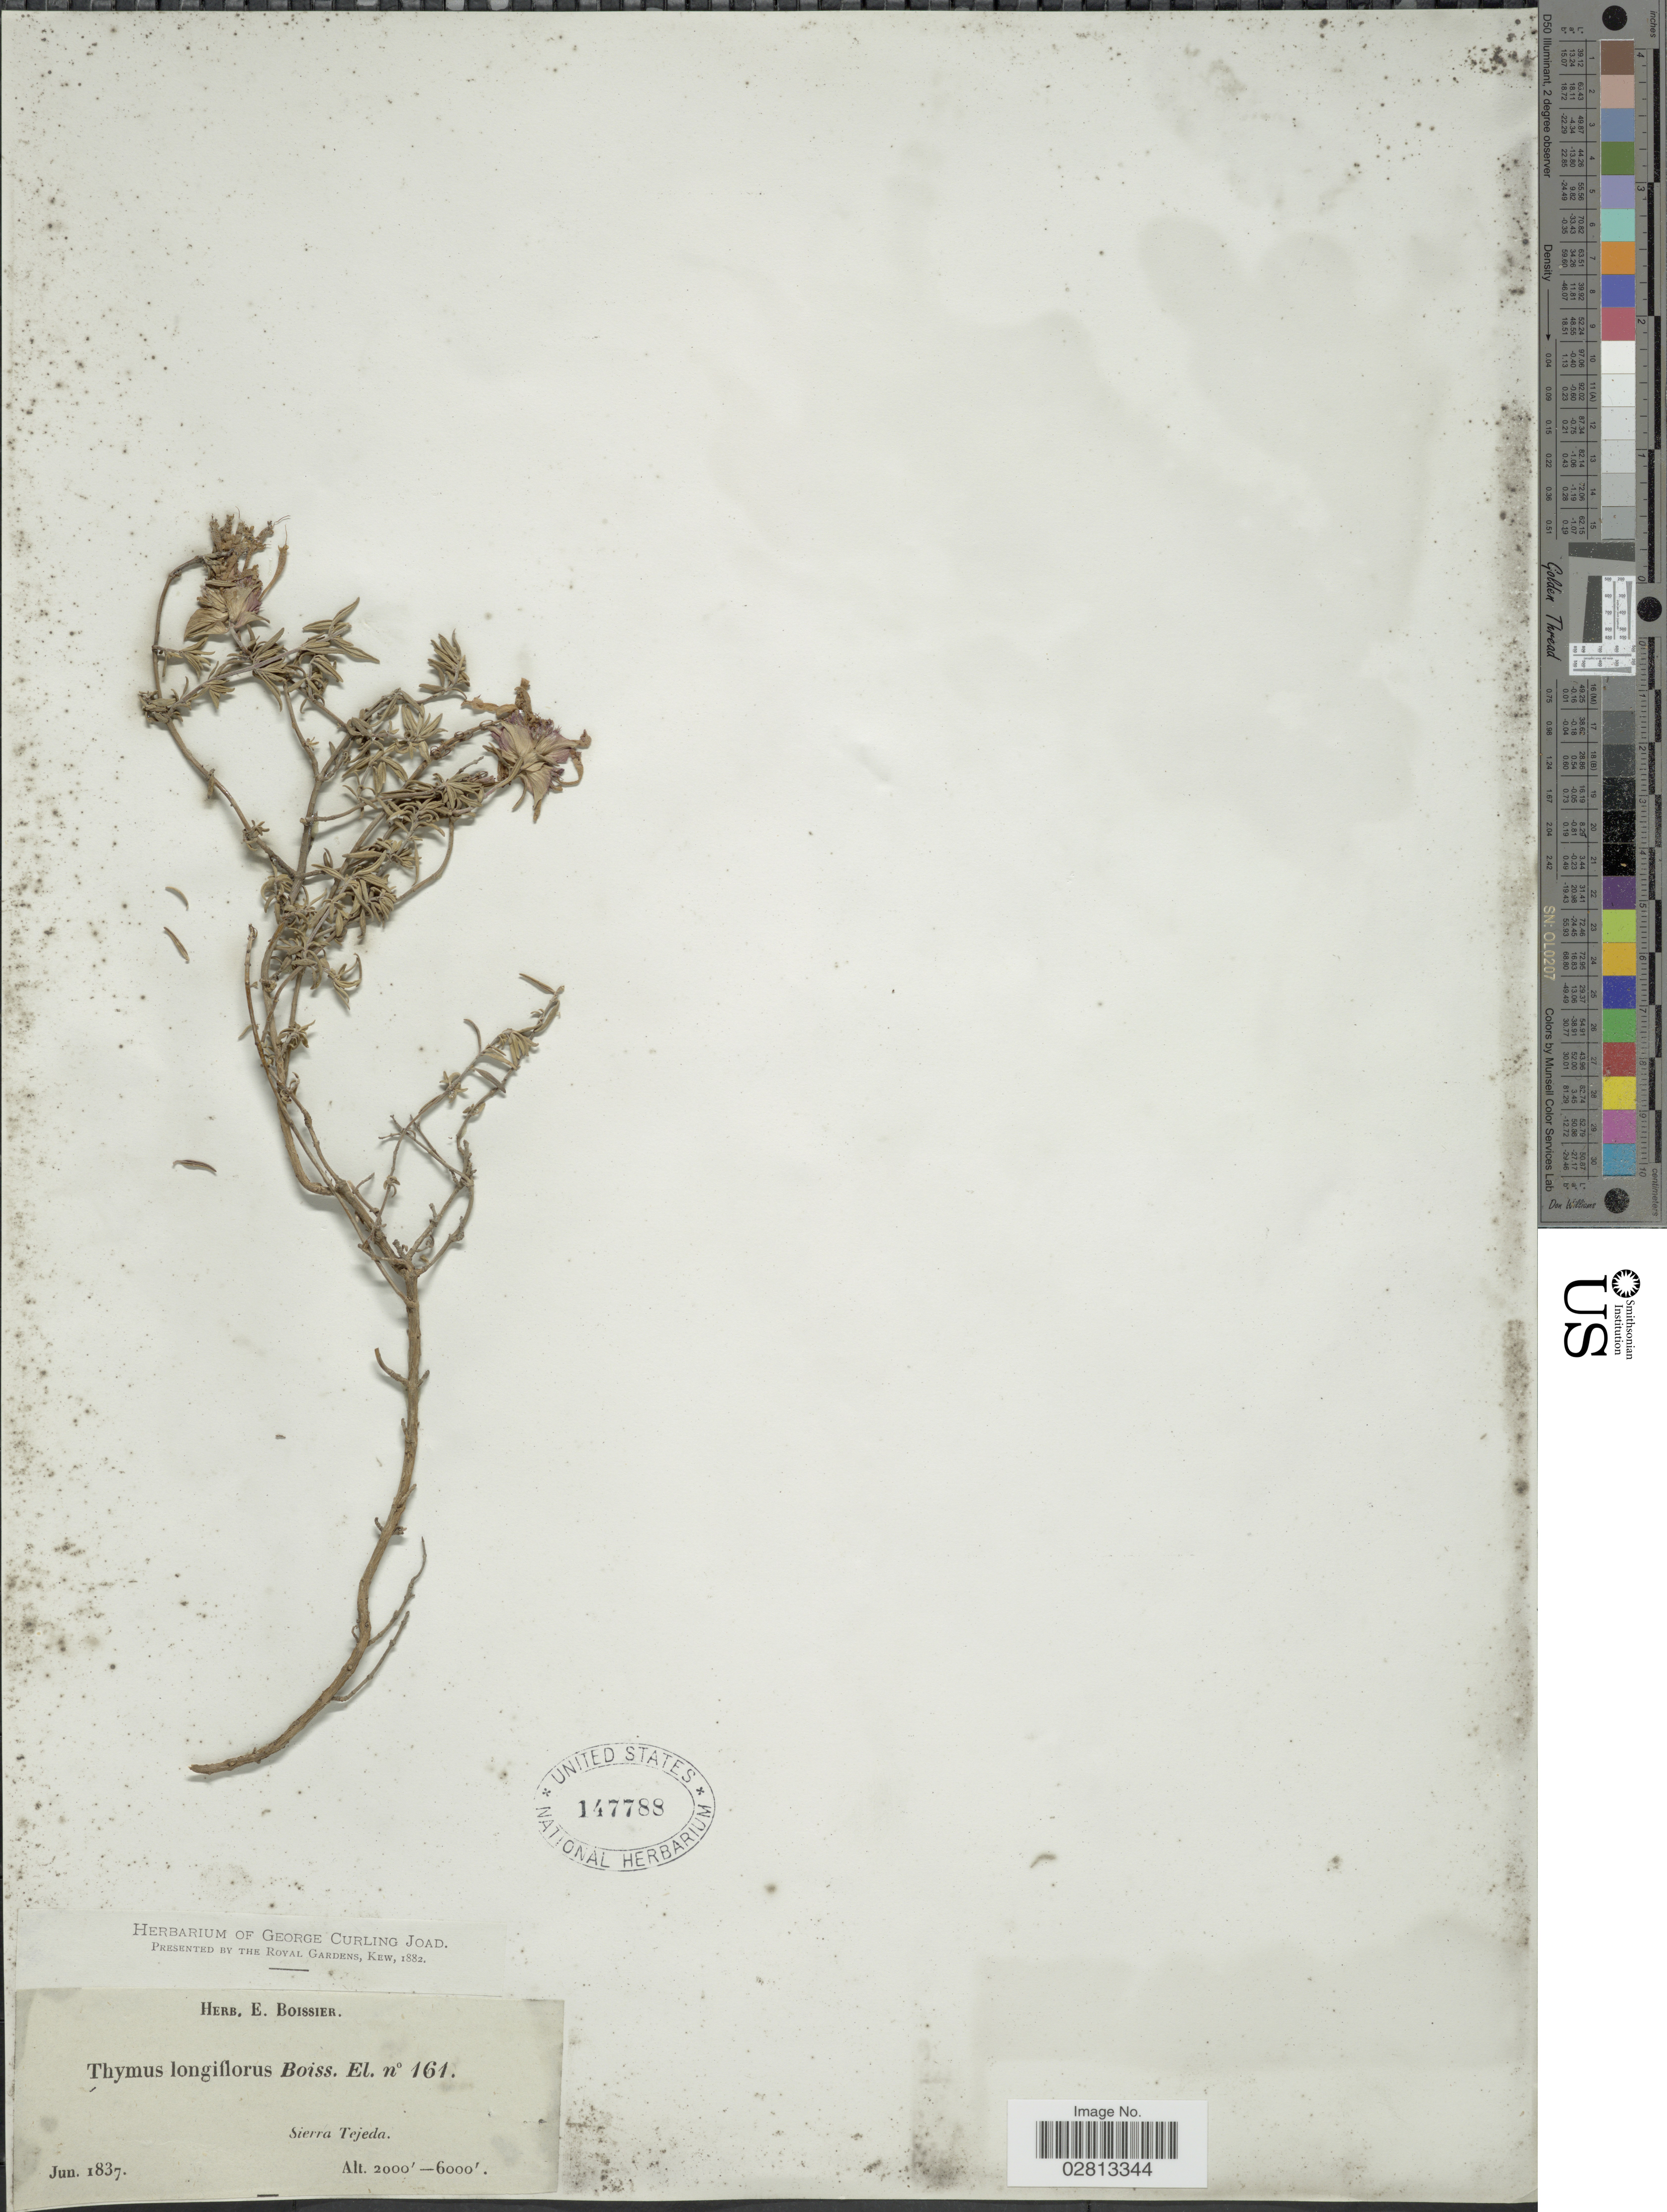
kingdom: Plantae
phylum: Tracheophyta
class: Magnoliopsida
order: Lamiales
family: Lamiaceae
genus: Thymus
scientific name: Thymus longiflorus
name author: Boiss.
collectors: ex herb. E. Boissier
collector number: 161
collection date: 1837-06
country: Spain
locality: Sierra Tejada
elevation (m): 610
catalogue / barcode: US 147788